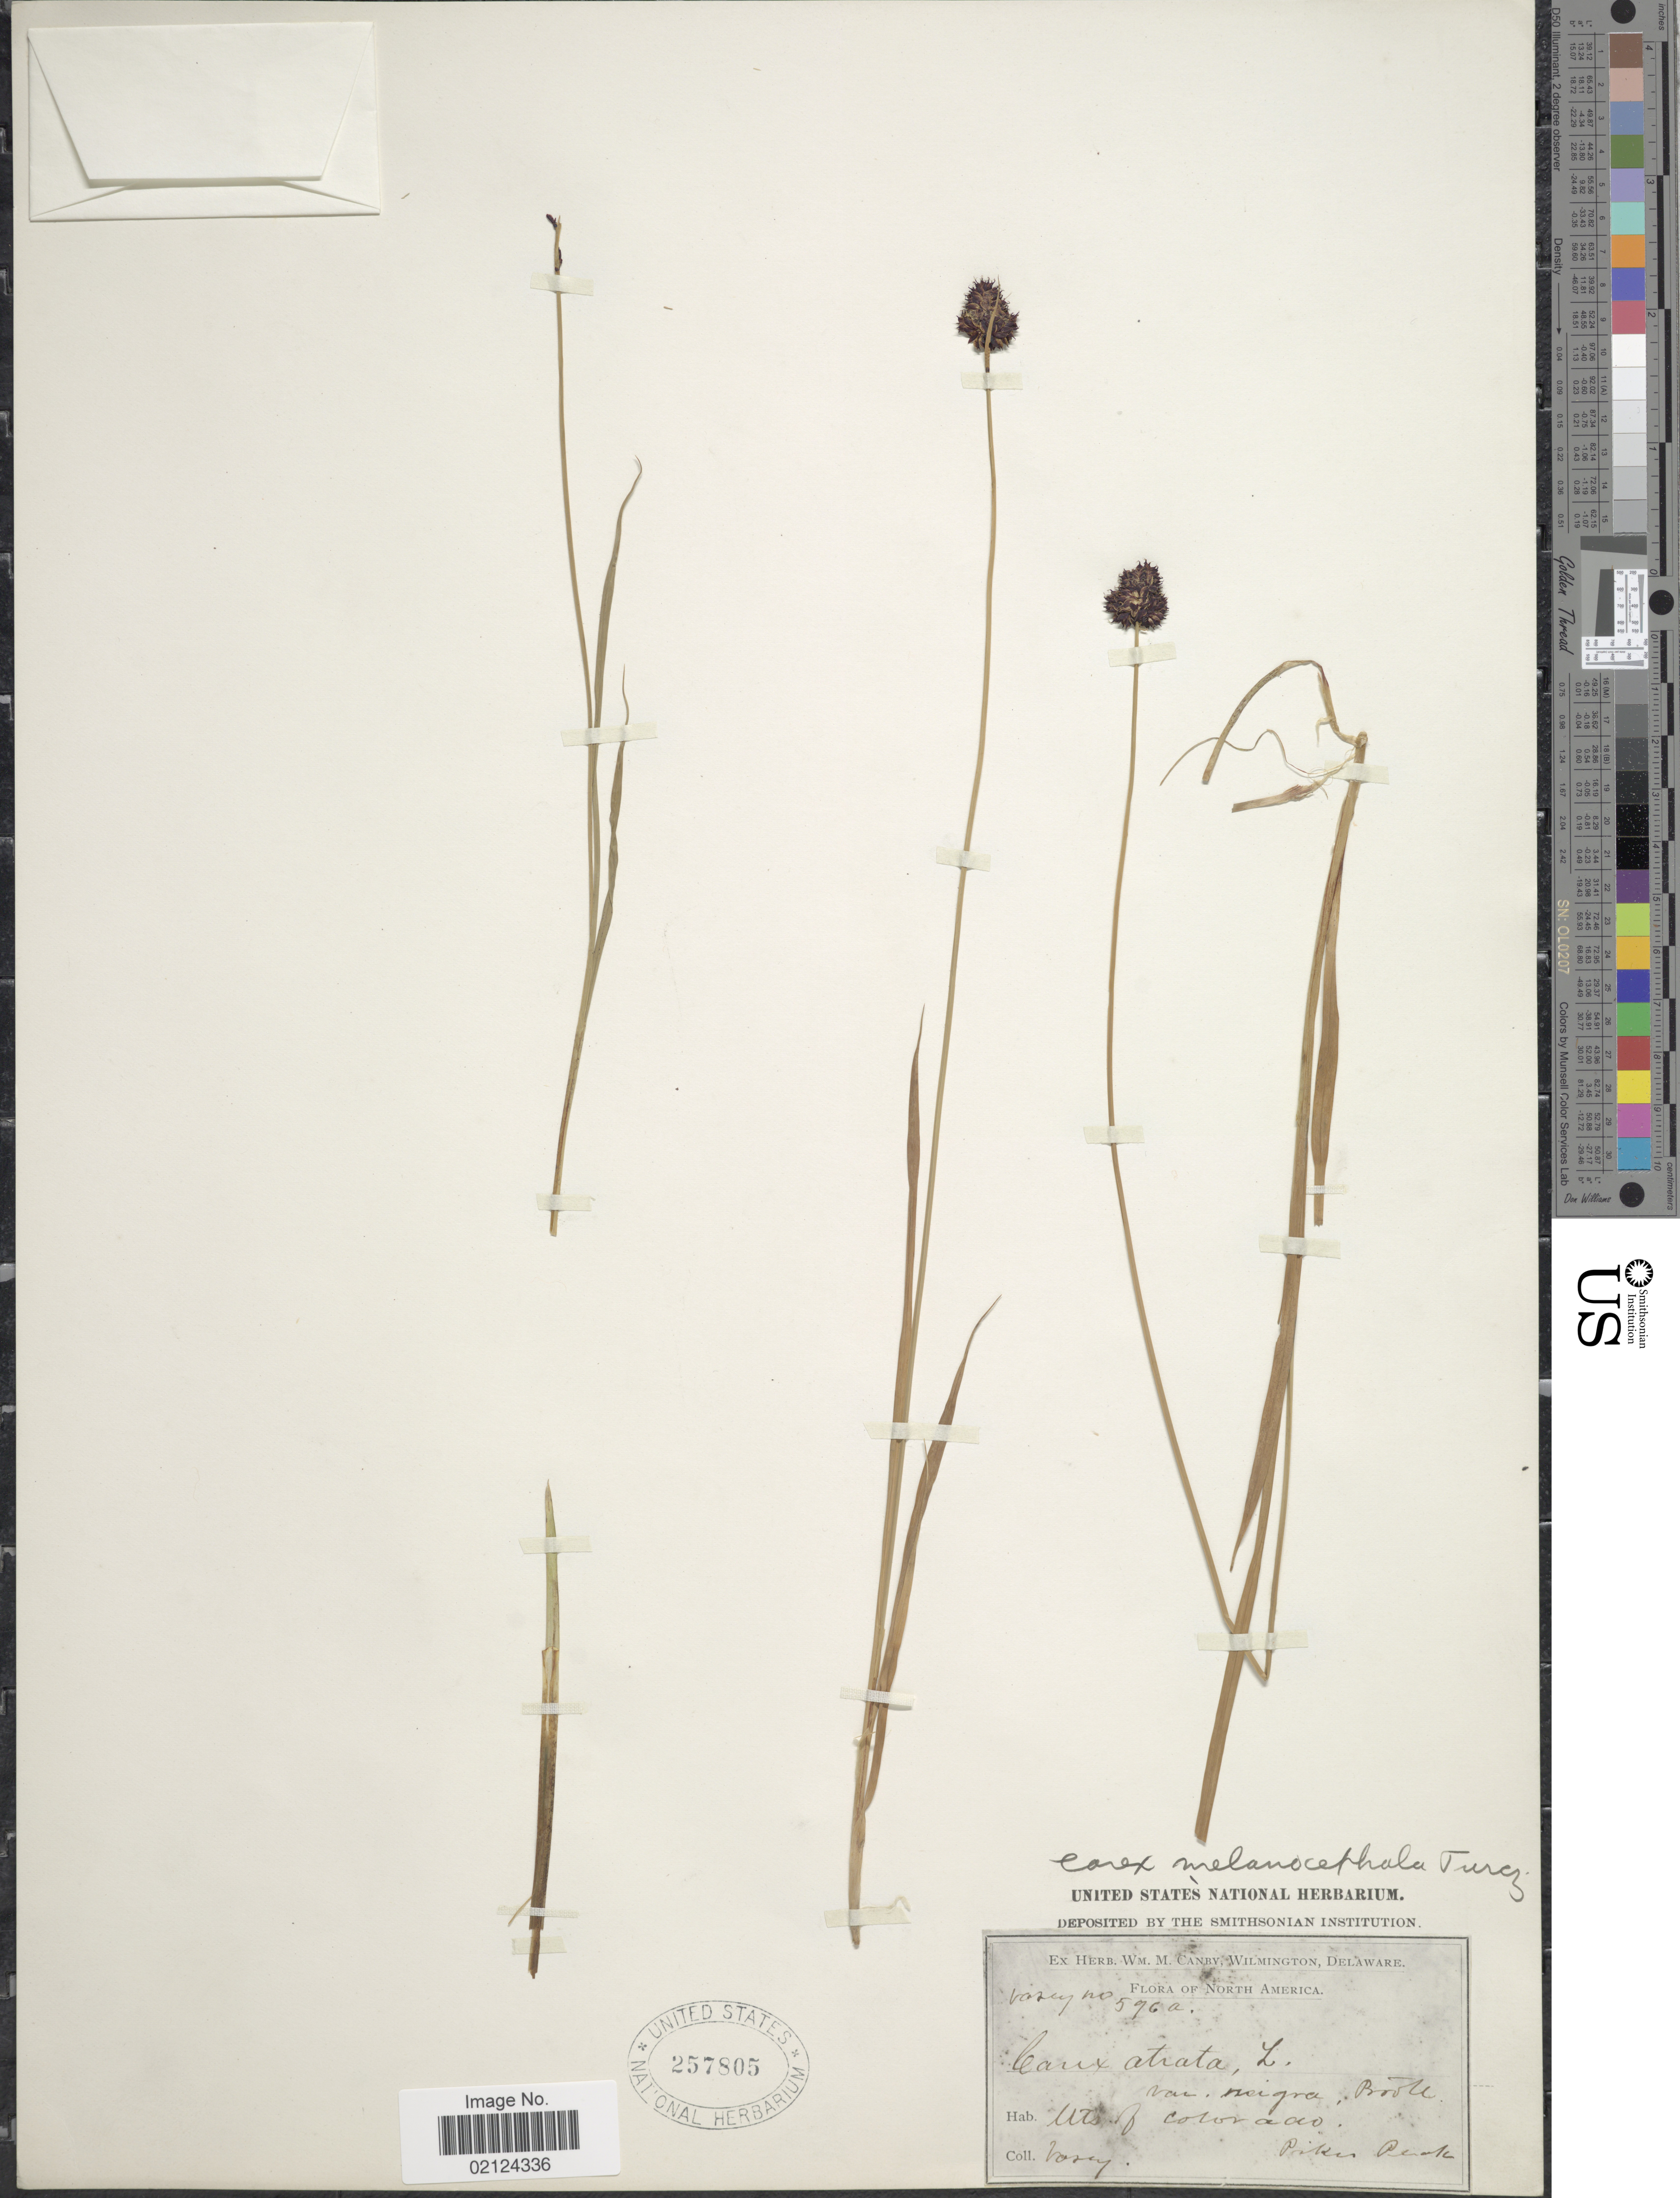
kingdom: Plantae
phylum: Tracheophyta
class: Liliopsida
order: Poales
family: Cyperaceae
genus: Carex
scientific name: Carex melanocephala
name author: Turcz.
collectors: Vasey, --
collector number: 596a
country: United States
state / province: Colorado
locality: Mts. of Colorado, Pikes Peak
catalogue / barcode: US 257805